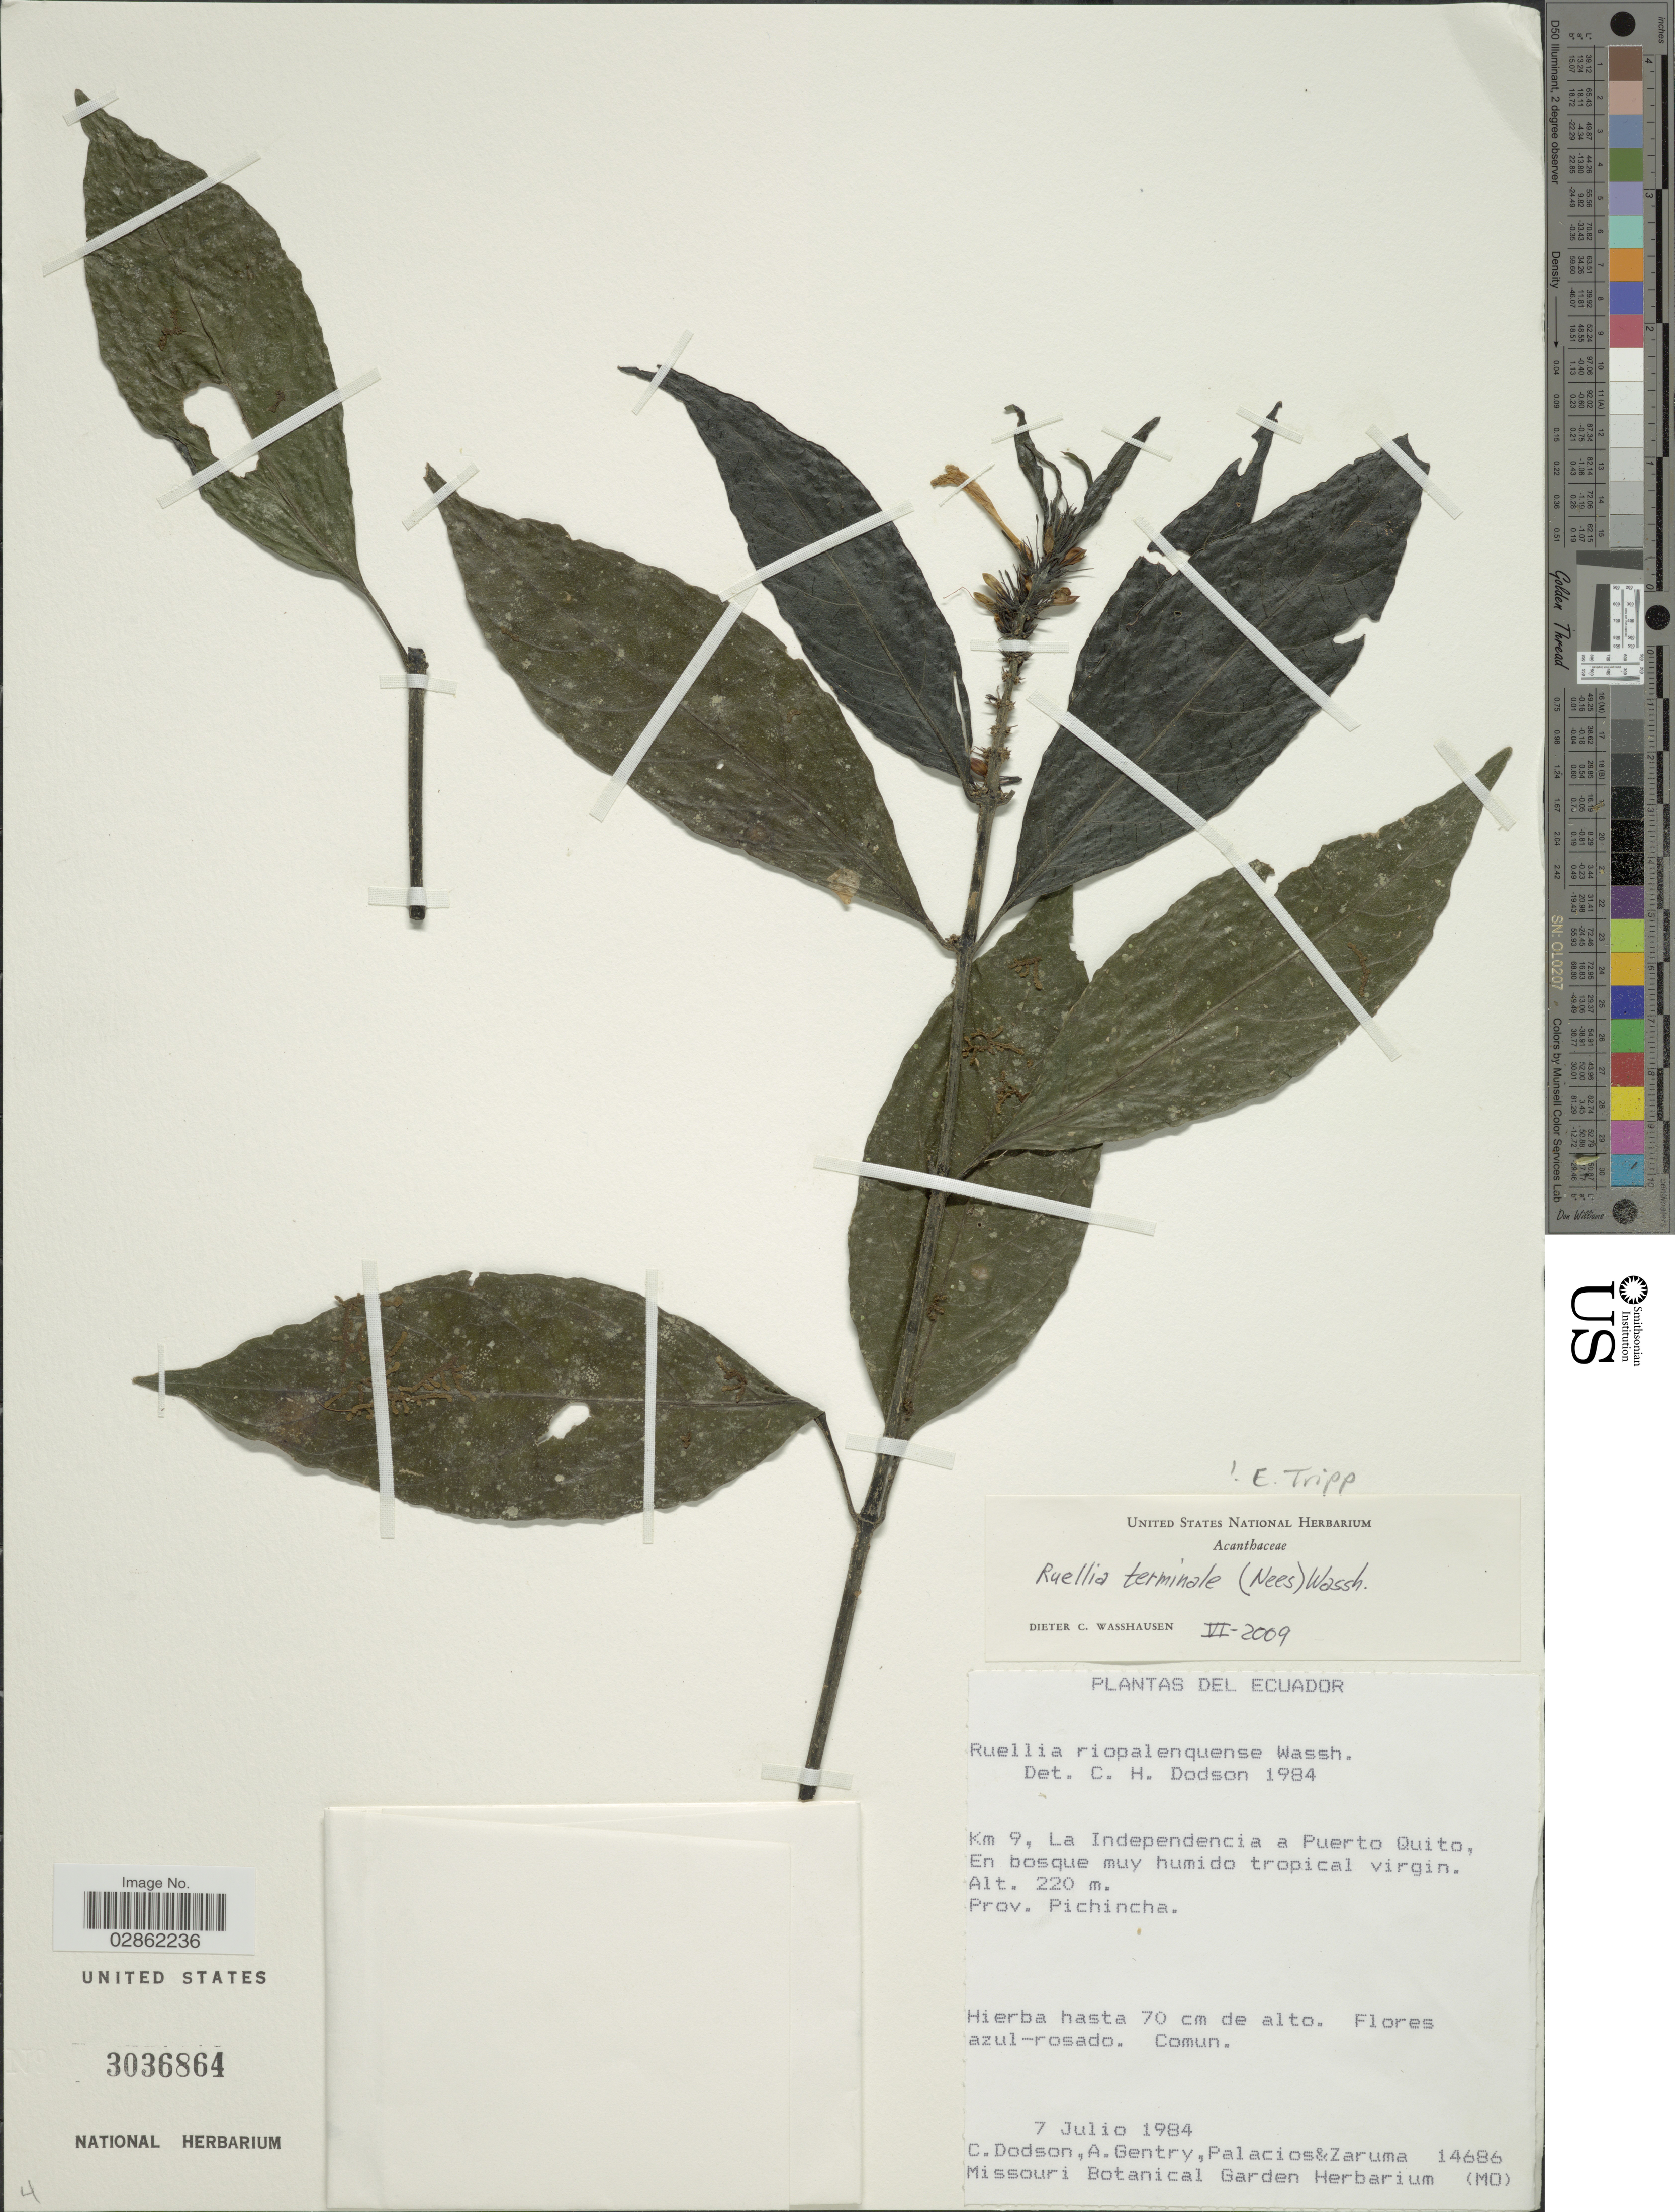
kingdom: Plantae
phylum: Tracheophyta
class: Magnoliopsida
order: Lamiales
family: Acanthaceae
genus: Ruellia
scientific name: Ruellia terminalis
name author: (Nees) Wassh.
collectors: C. Dodson, A. H. Gentry, Palacios, -- & -. Zaruma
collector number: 14686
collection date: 1984-07-07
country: Ecuador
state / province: Pichincha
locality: Km 9, La Independencia a Puerto Quito.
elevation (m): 220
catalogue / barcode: US 3036864